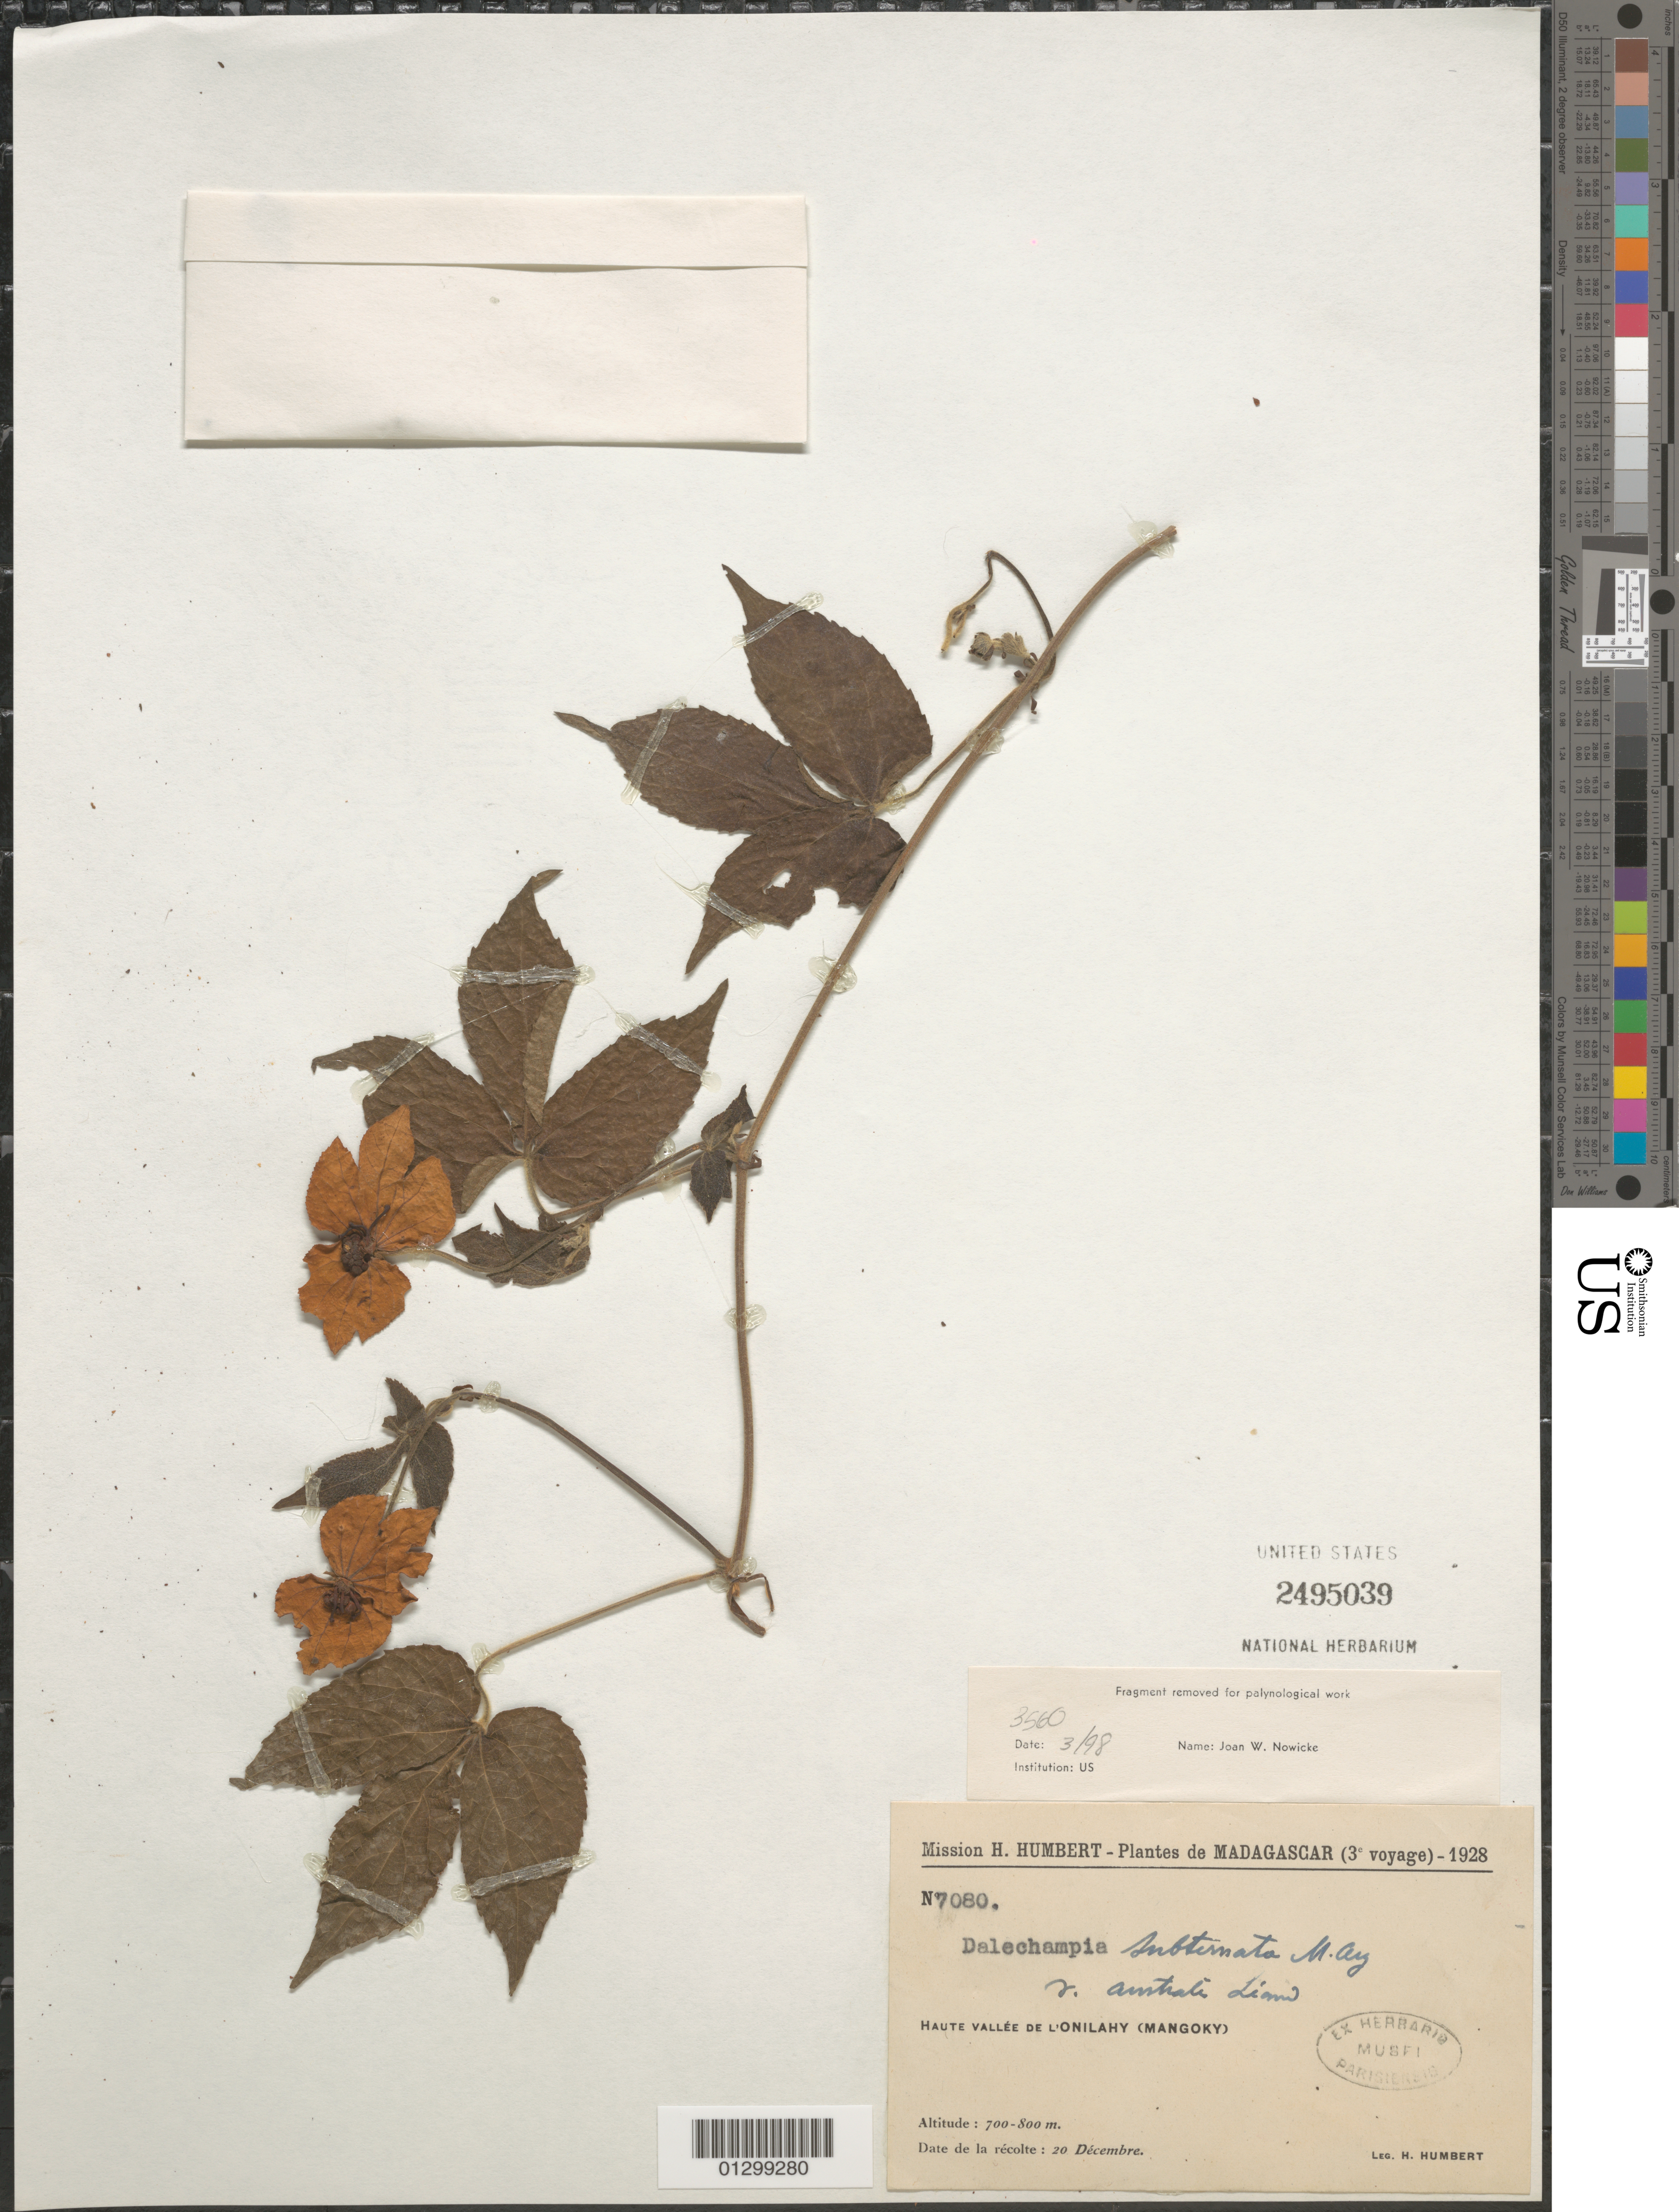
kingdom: Plantae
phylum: Tracheophyta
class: Magnoliopsida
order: Malpighiales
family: Euphorbiaceae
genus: Dalechampia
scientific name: Dalechampia subternata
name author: Müll. Arg.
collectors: H. Humbert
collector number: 7080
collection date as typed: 20 Dec 1928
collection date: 1928-12-20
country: Madagascar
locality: Haute Vallee de L'Onilahy (Mangoky).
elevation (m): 700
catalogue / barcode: US 2495039